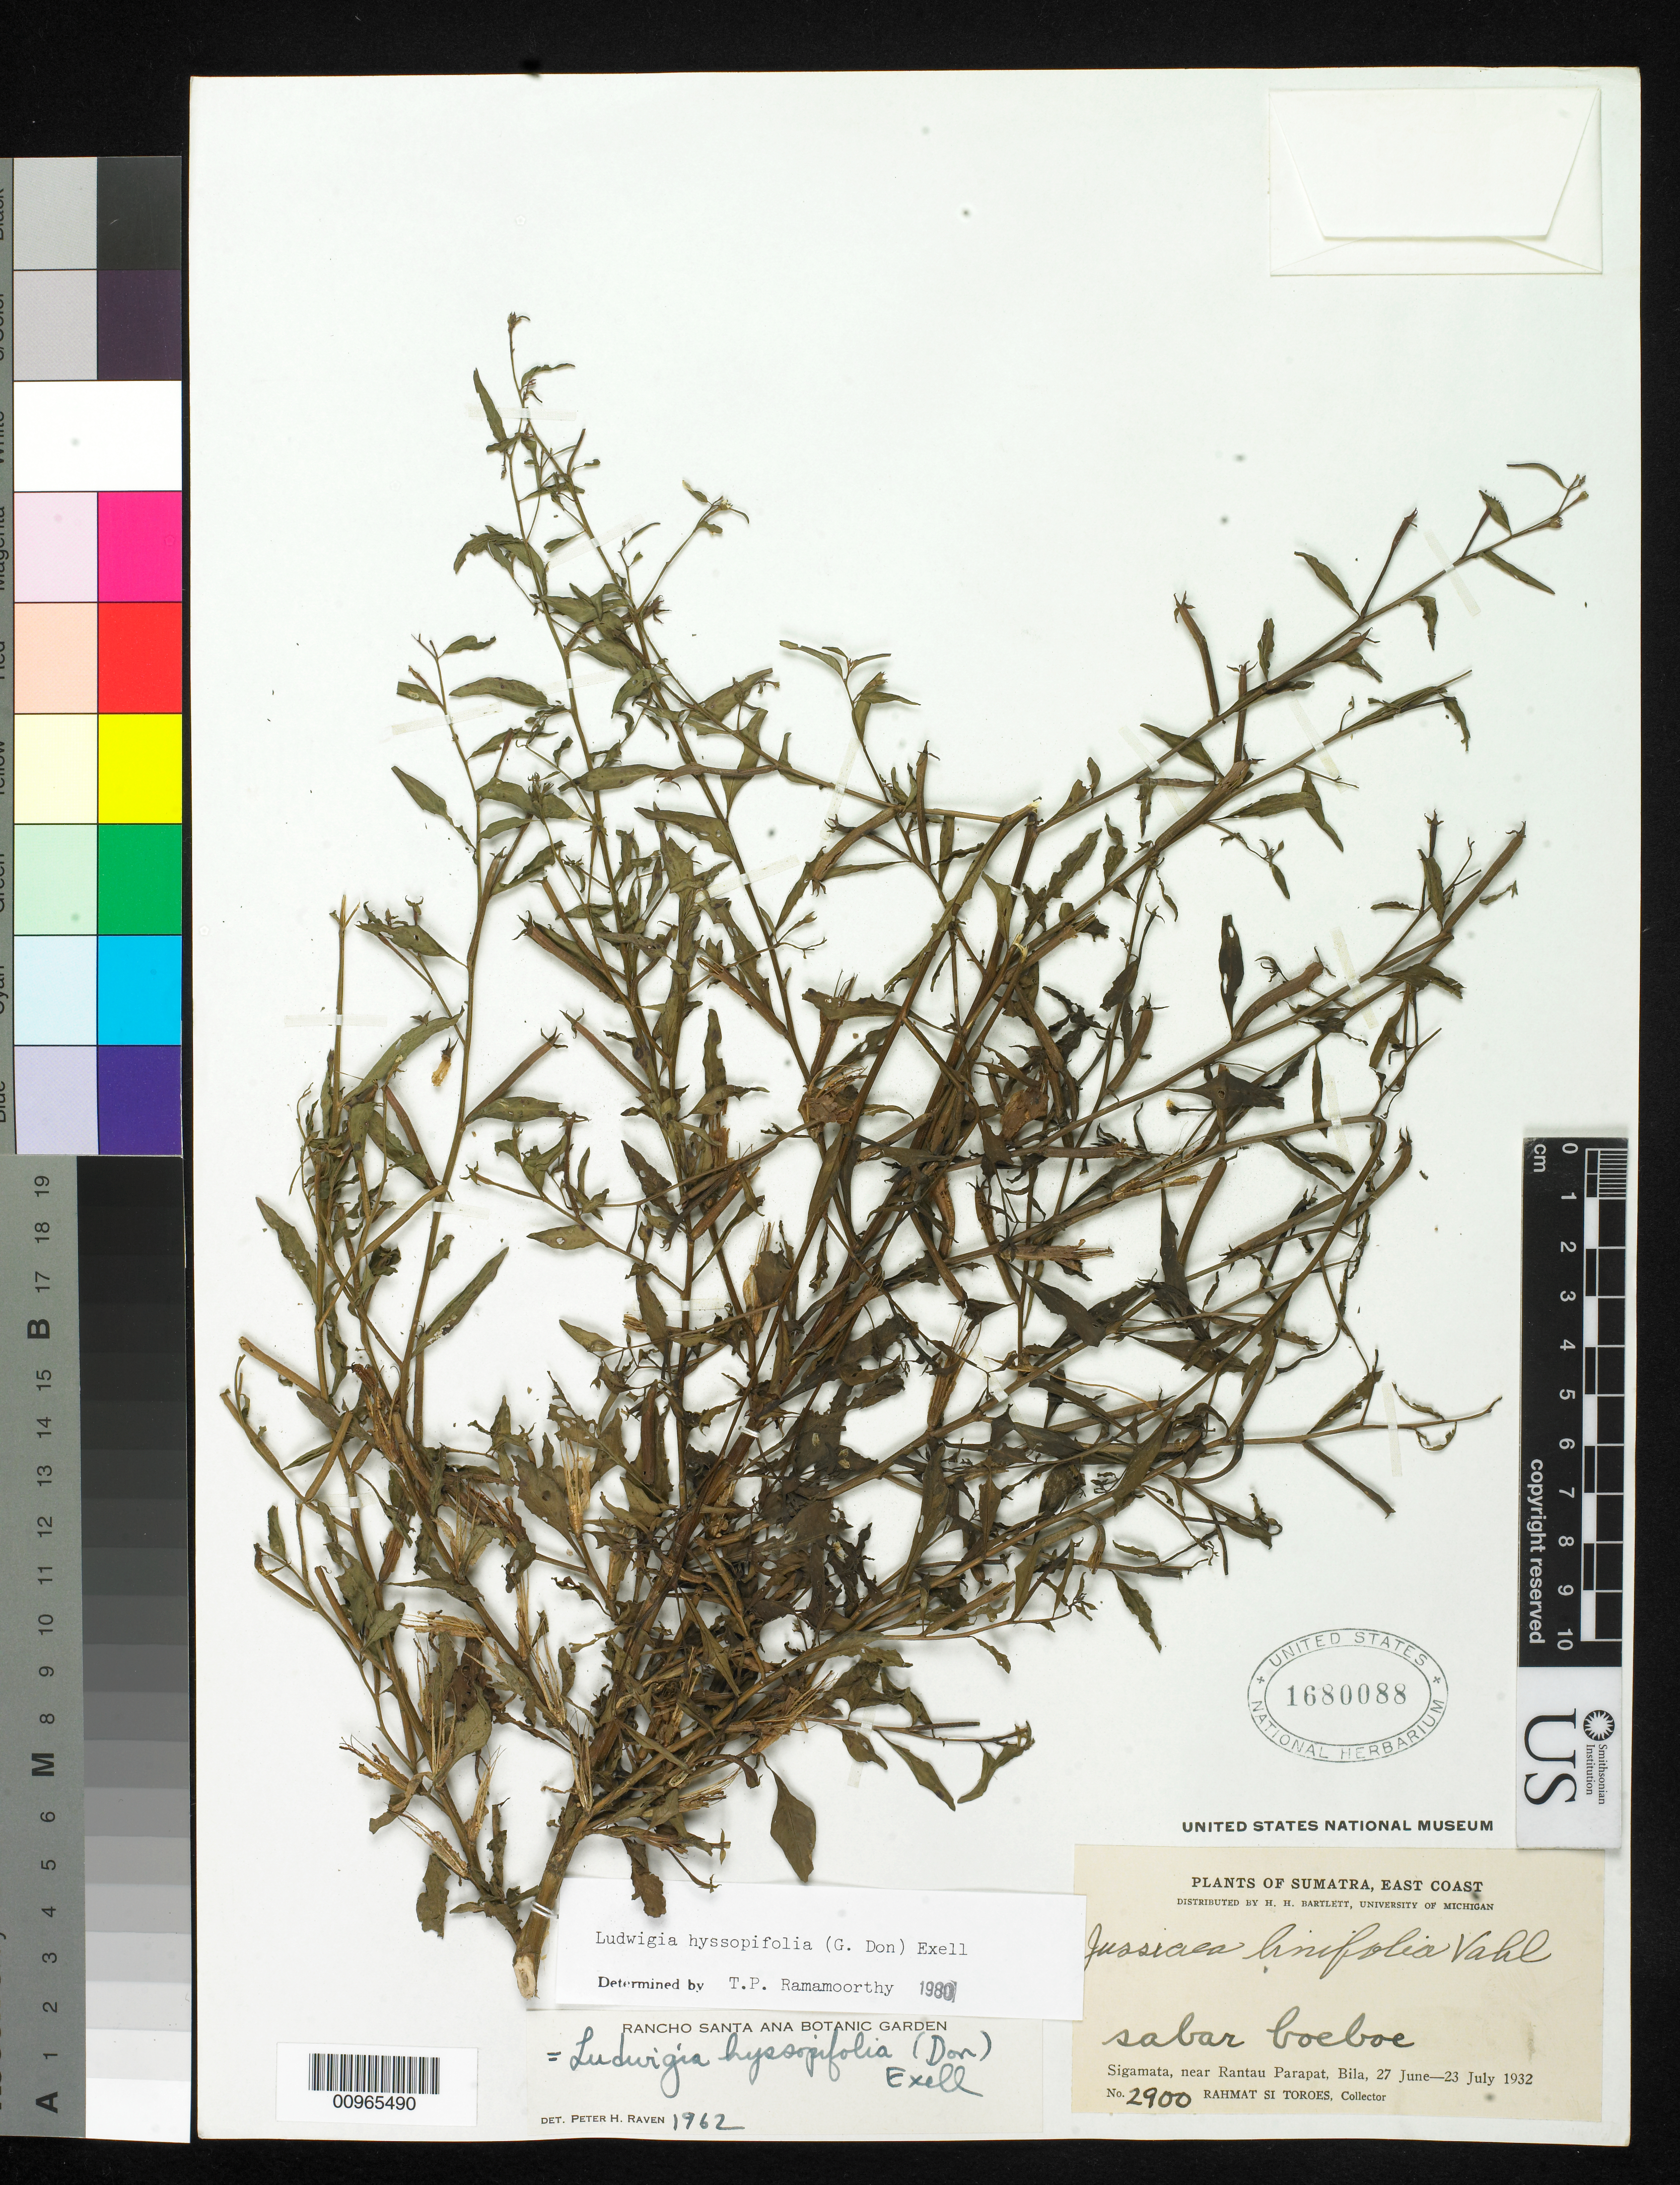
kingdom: Plantae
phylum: Tracheophyta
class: Magnoliopsida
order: Myrtales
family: Onagraceae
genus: Ludwigia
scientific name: Ludwigia hyssopifolia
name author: (G. Don) Exell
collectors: Rahmat Si Boeea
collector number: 2900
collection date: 1932-06-27/1932-07-23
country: Indonesia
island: Sumatra I.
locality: (East Coast) Sigamata, near Rantau Parapat, Bila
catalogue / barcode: US 1680088